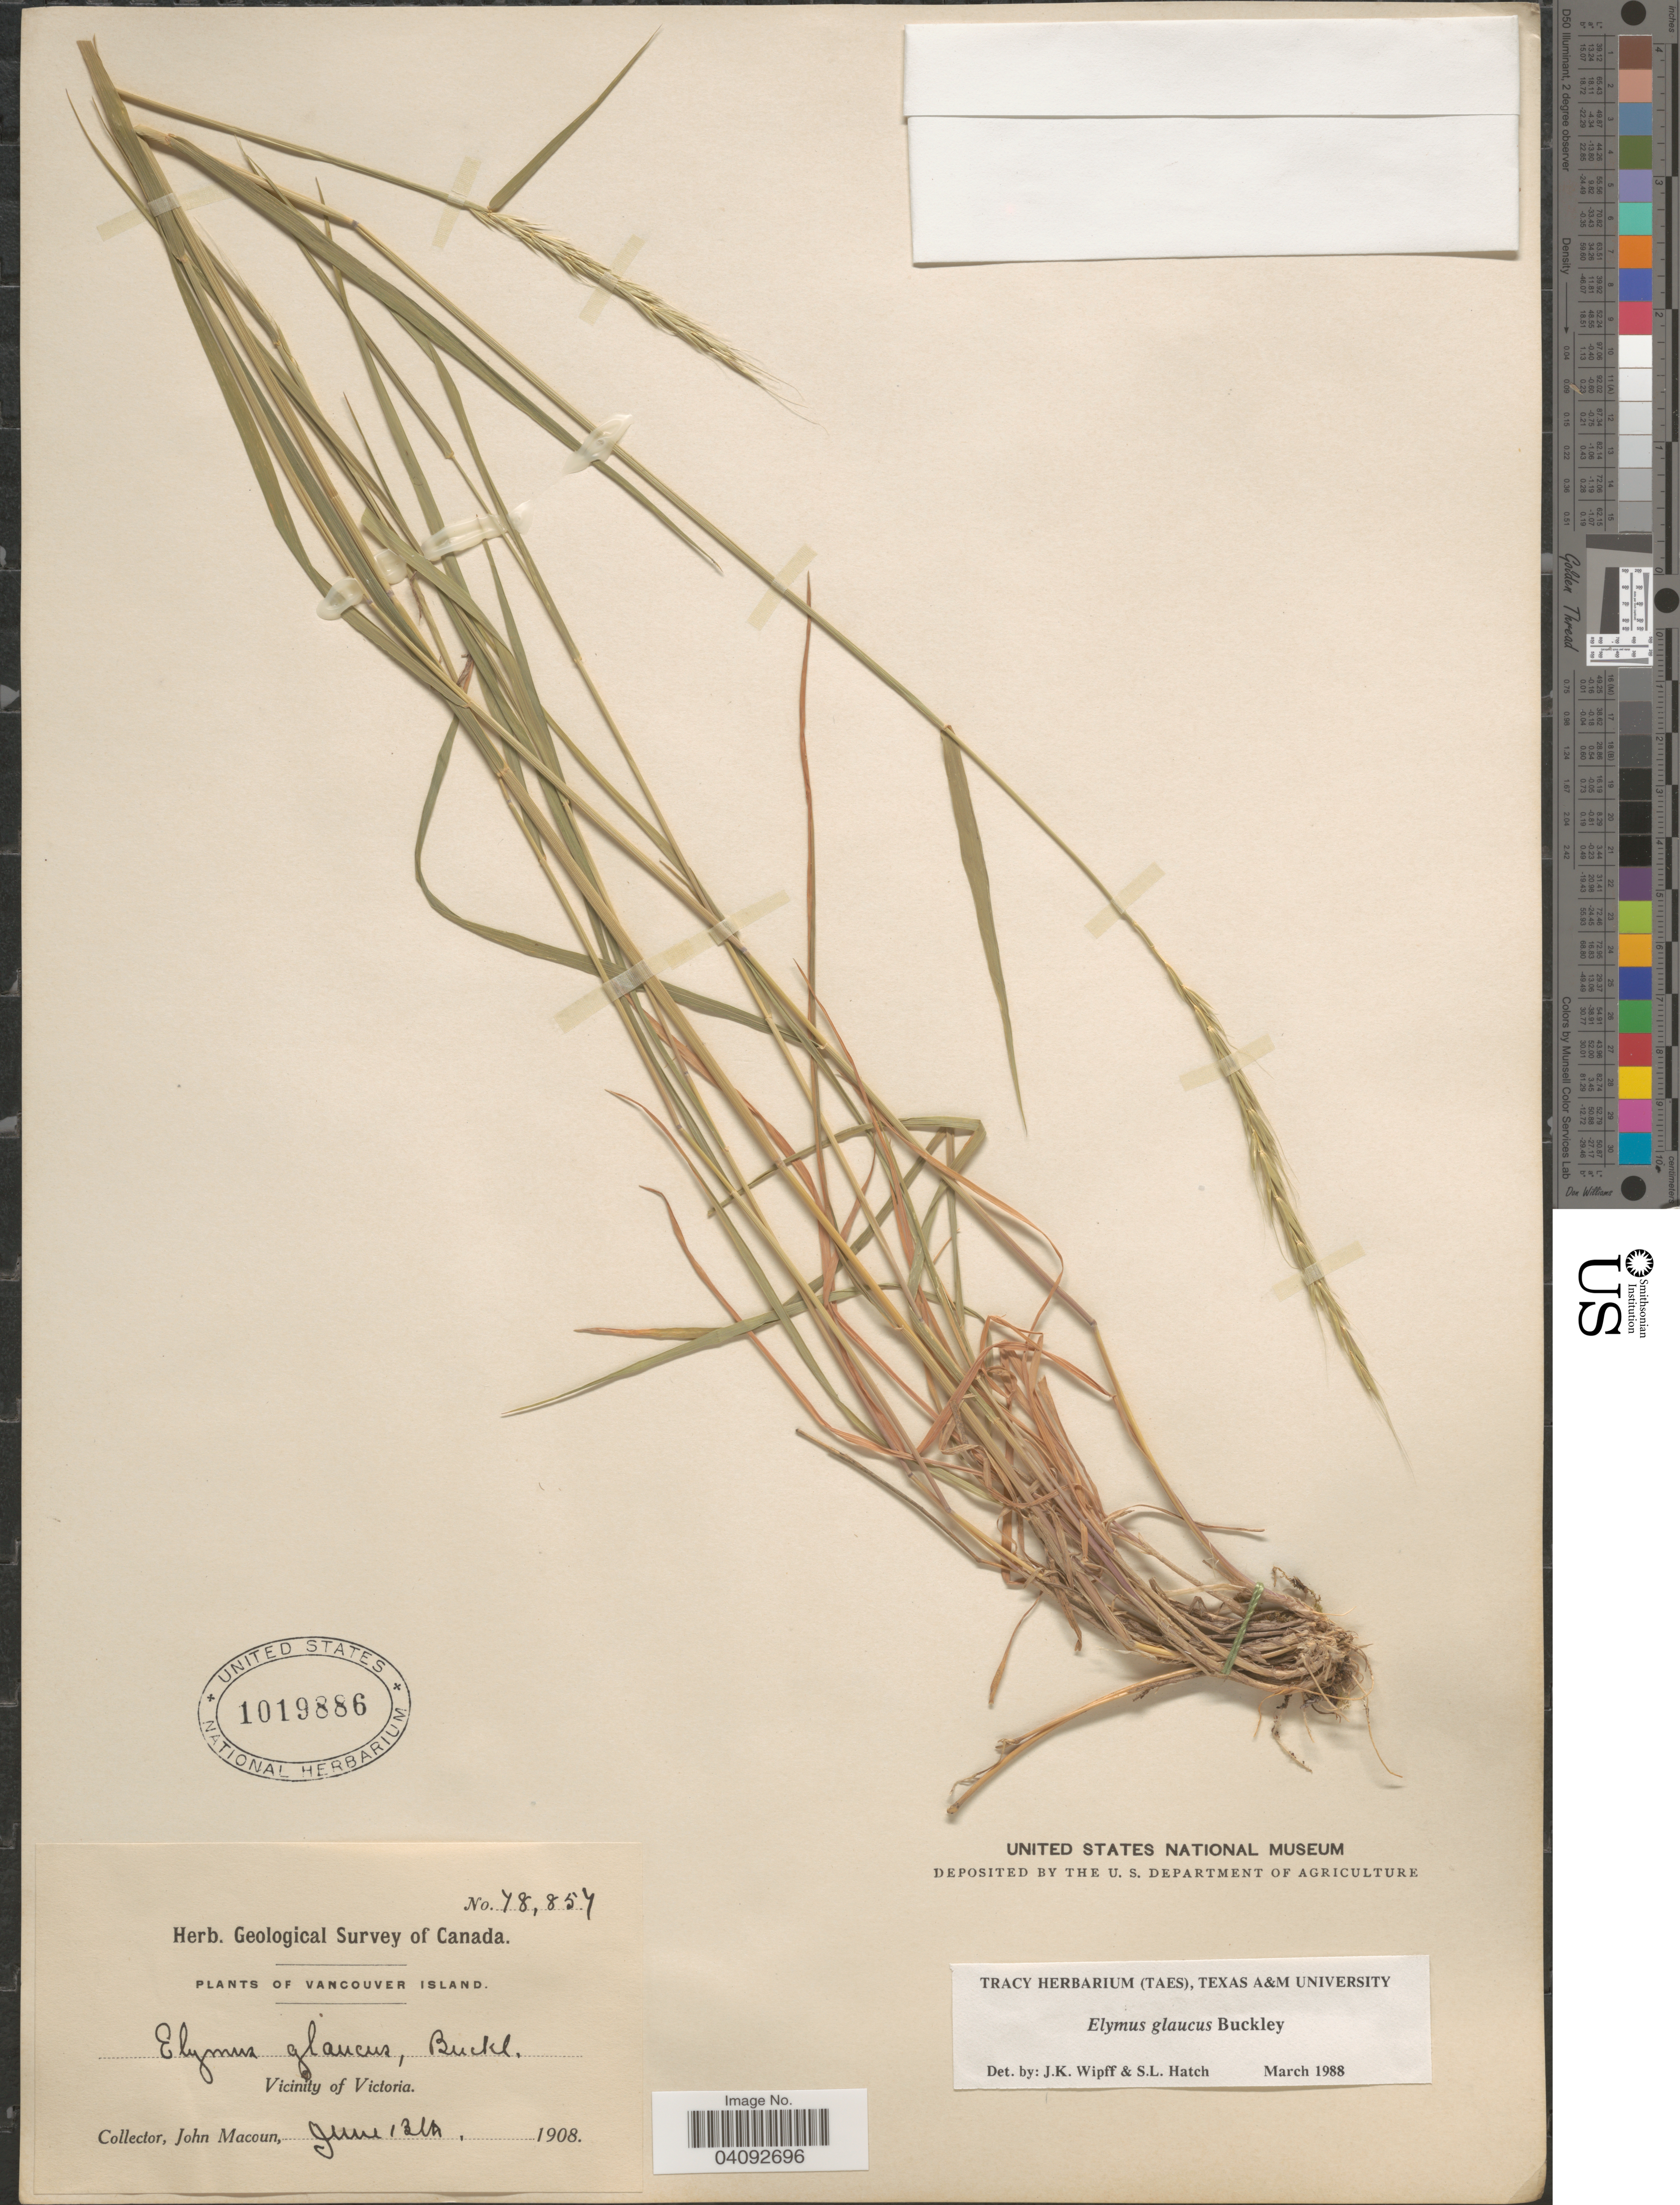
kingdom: Plantae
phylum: Tracheophyta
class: Liliopsida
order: Poales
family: Poaceae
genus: Elymus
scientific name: Elymus glabriflorus var. glabriflorus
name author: (Vasey ex L.H. Dewey) Scribn. & C.R. Ball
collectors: J. Macoun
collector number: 78857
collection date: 1908-06-13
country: Canada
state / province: British Columbia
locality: Geological Survey of Canada. Vancouver Island. Vicinity of Victoria.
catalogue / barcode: US 1019886